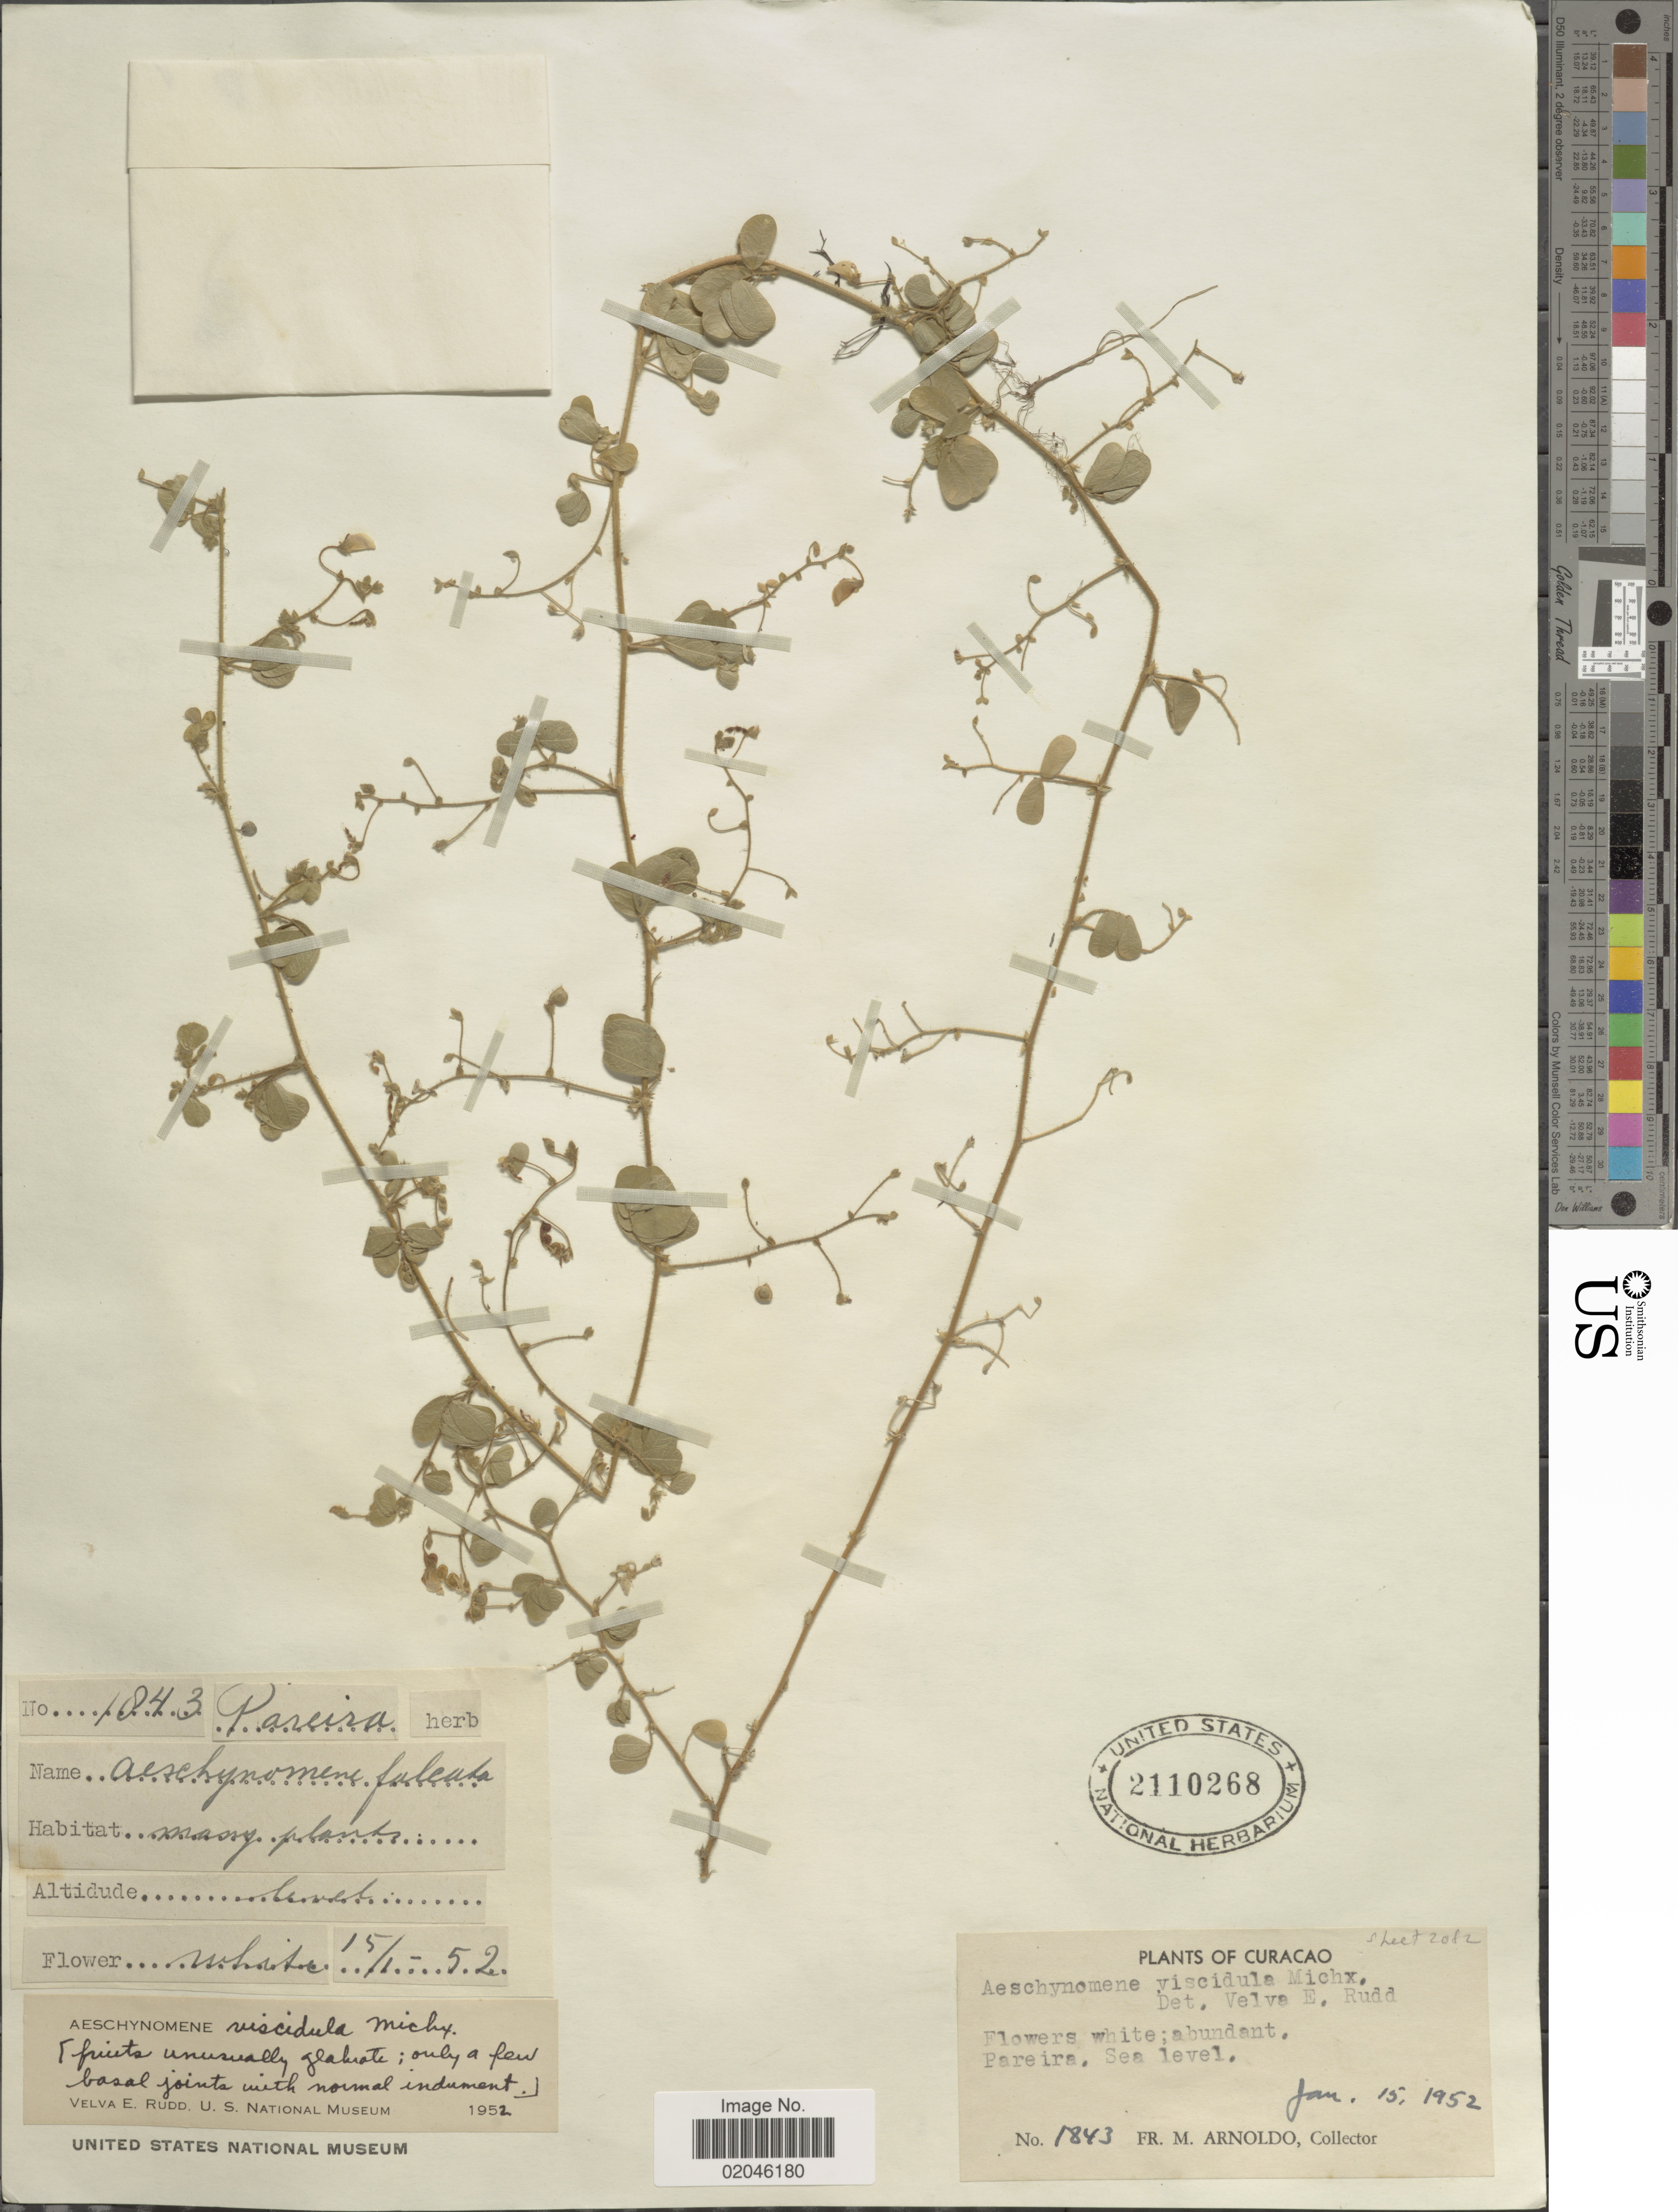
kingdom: Plantae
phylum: Tracheophyta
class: Magnoliopsida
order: Fabales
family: Fabaceae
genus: Aeschynomene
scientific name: Aeschynomene viscidula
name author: Michx.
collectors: N. Arnoldo-Broeders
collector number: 1843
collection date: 1952-01-15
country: Curaçao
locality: Pareira.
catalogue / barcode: US 2110268